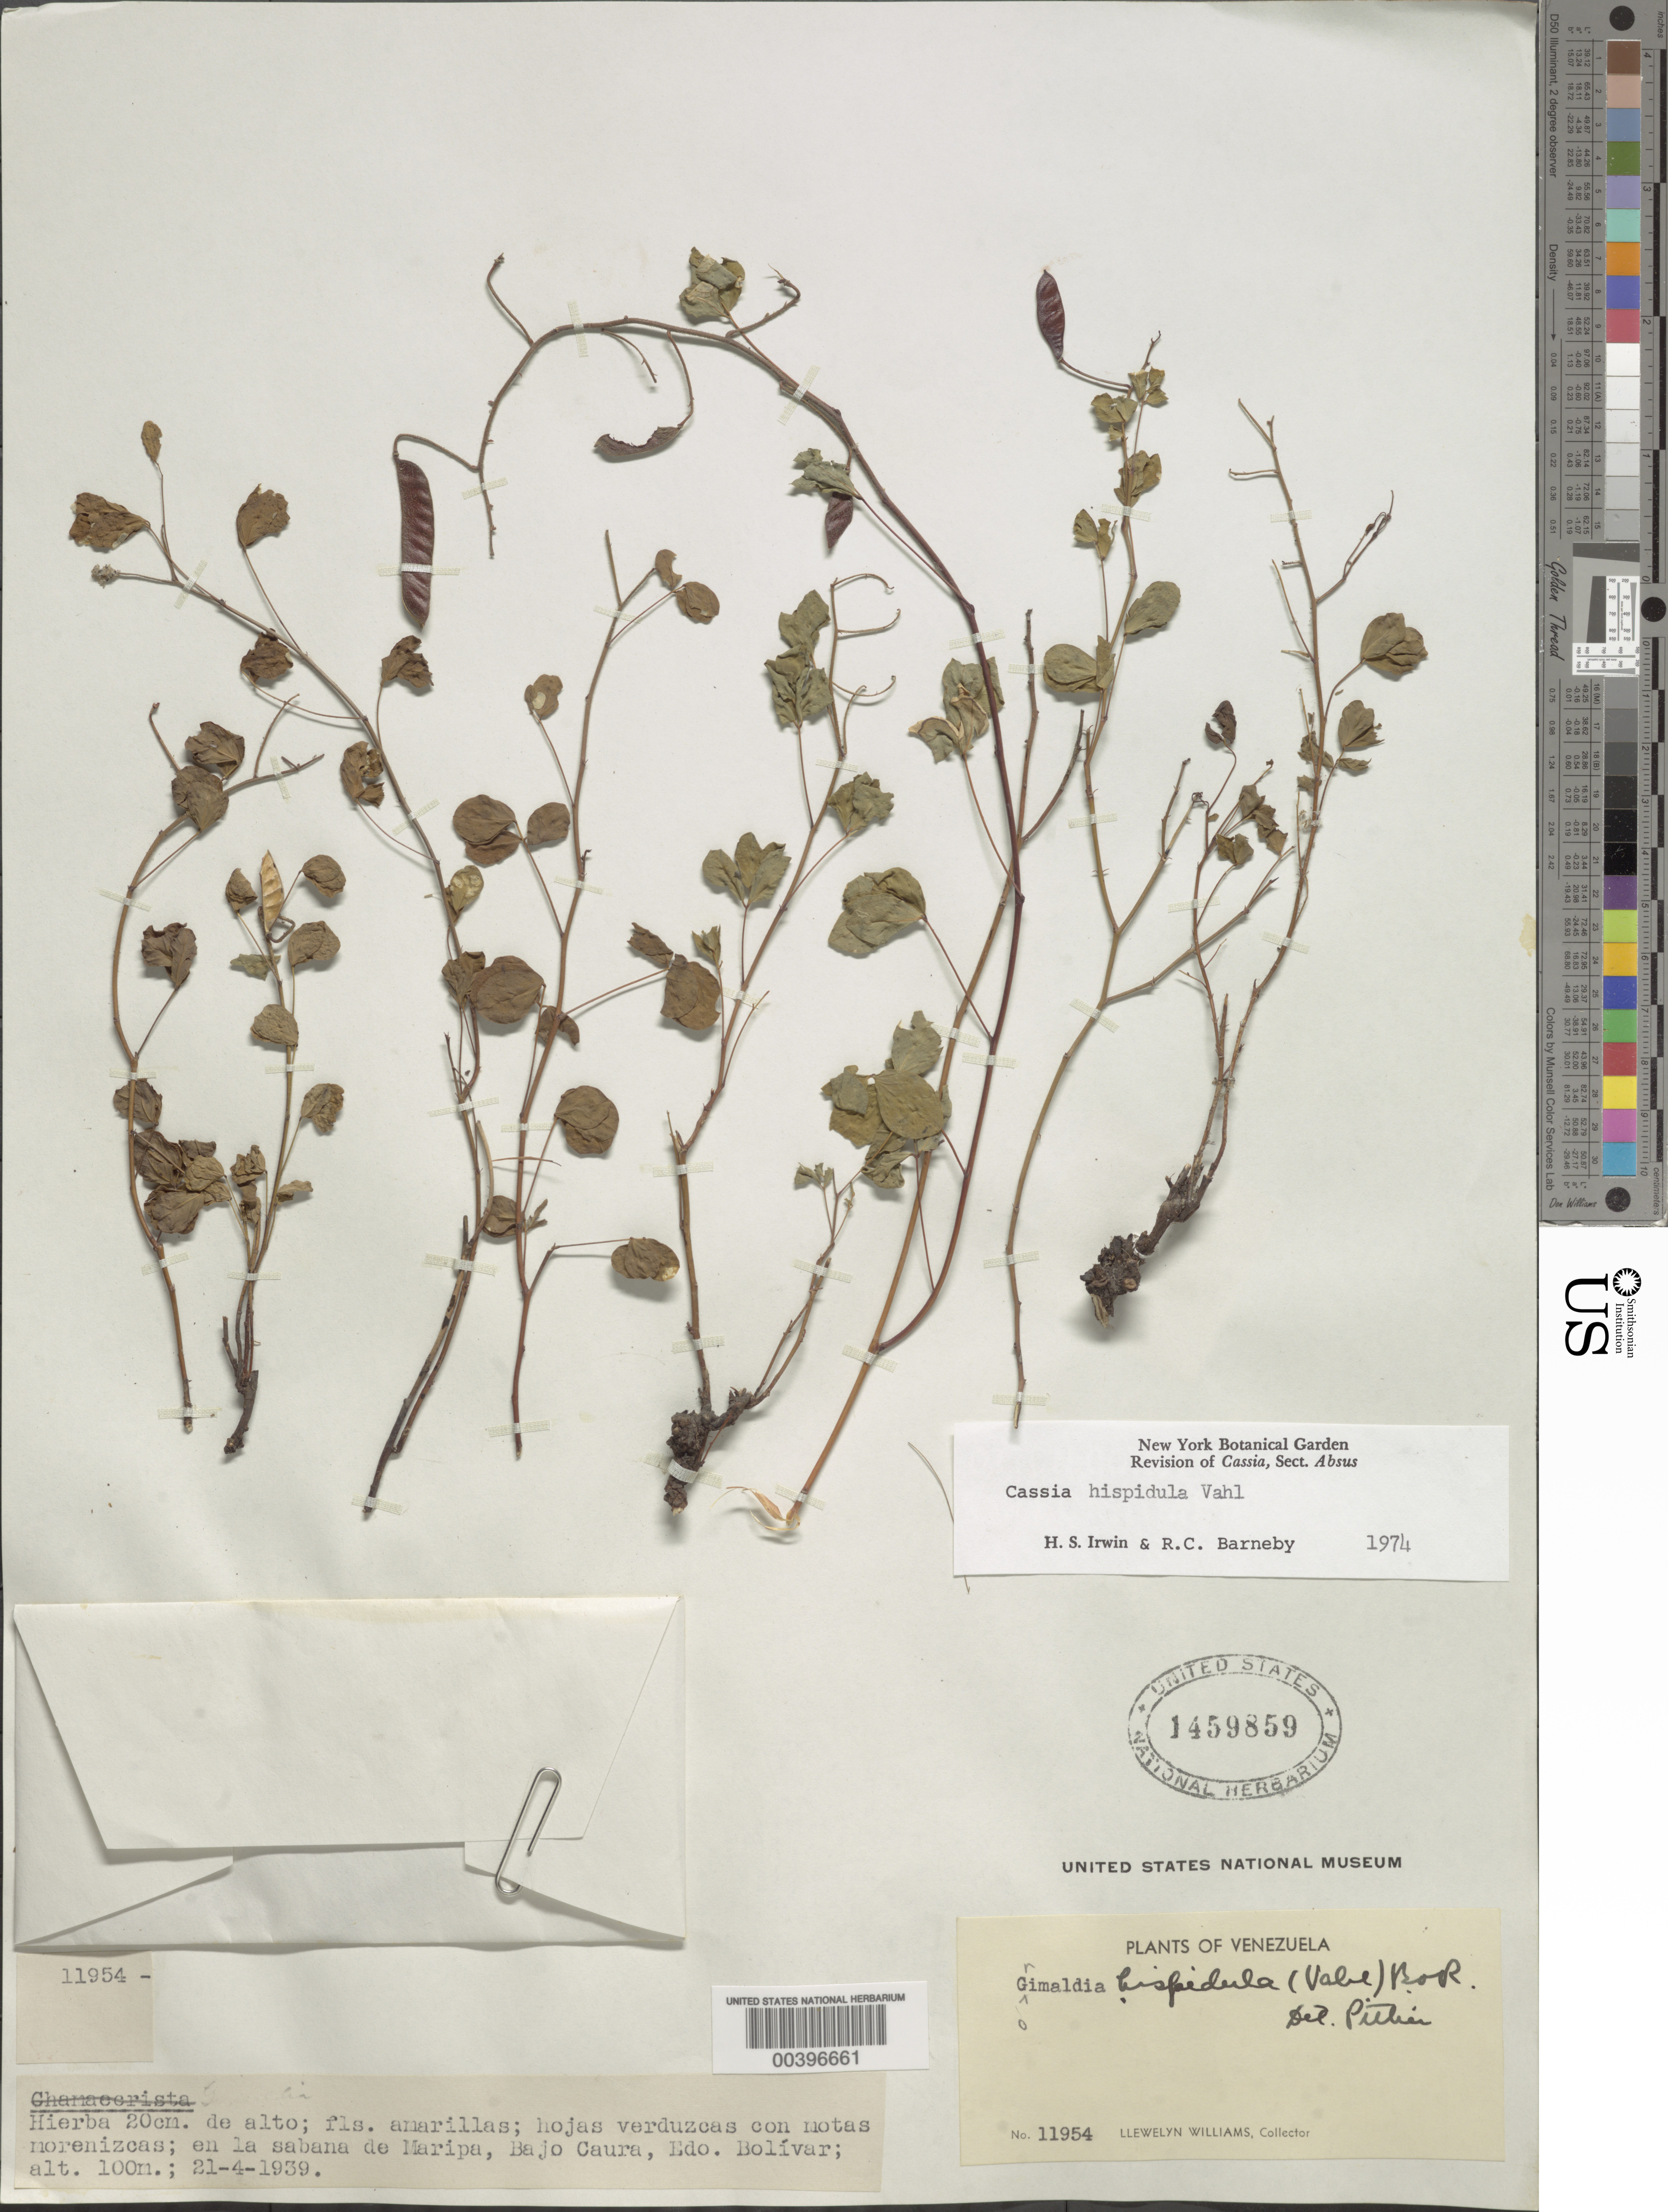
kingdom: Plantae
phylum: Tracheophyta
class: Magnoliopsida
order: Fabales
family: Fabaceae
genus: Chamaecrista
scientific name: Chamaecrista hispidula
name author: (Vahl) H.S. Irwin & Barneby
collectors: Ll. Williams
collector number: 11954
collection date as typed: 21 Apr 1939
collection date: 1939-04-21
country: Venezuela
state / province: Bolivar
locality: En la sabana de maripa, bajo caura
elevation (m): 100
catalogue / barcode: US 1459859